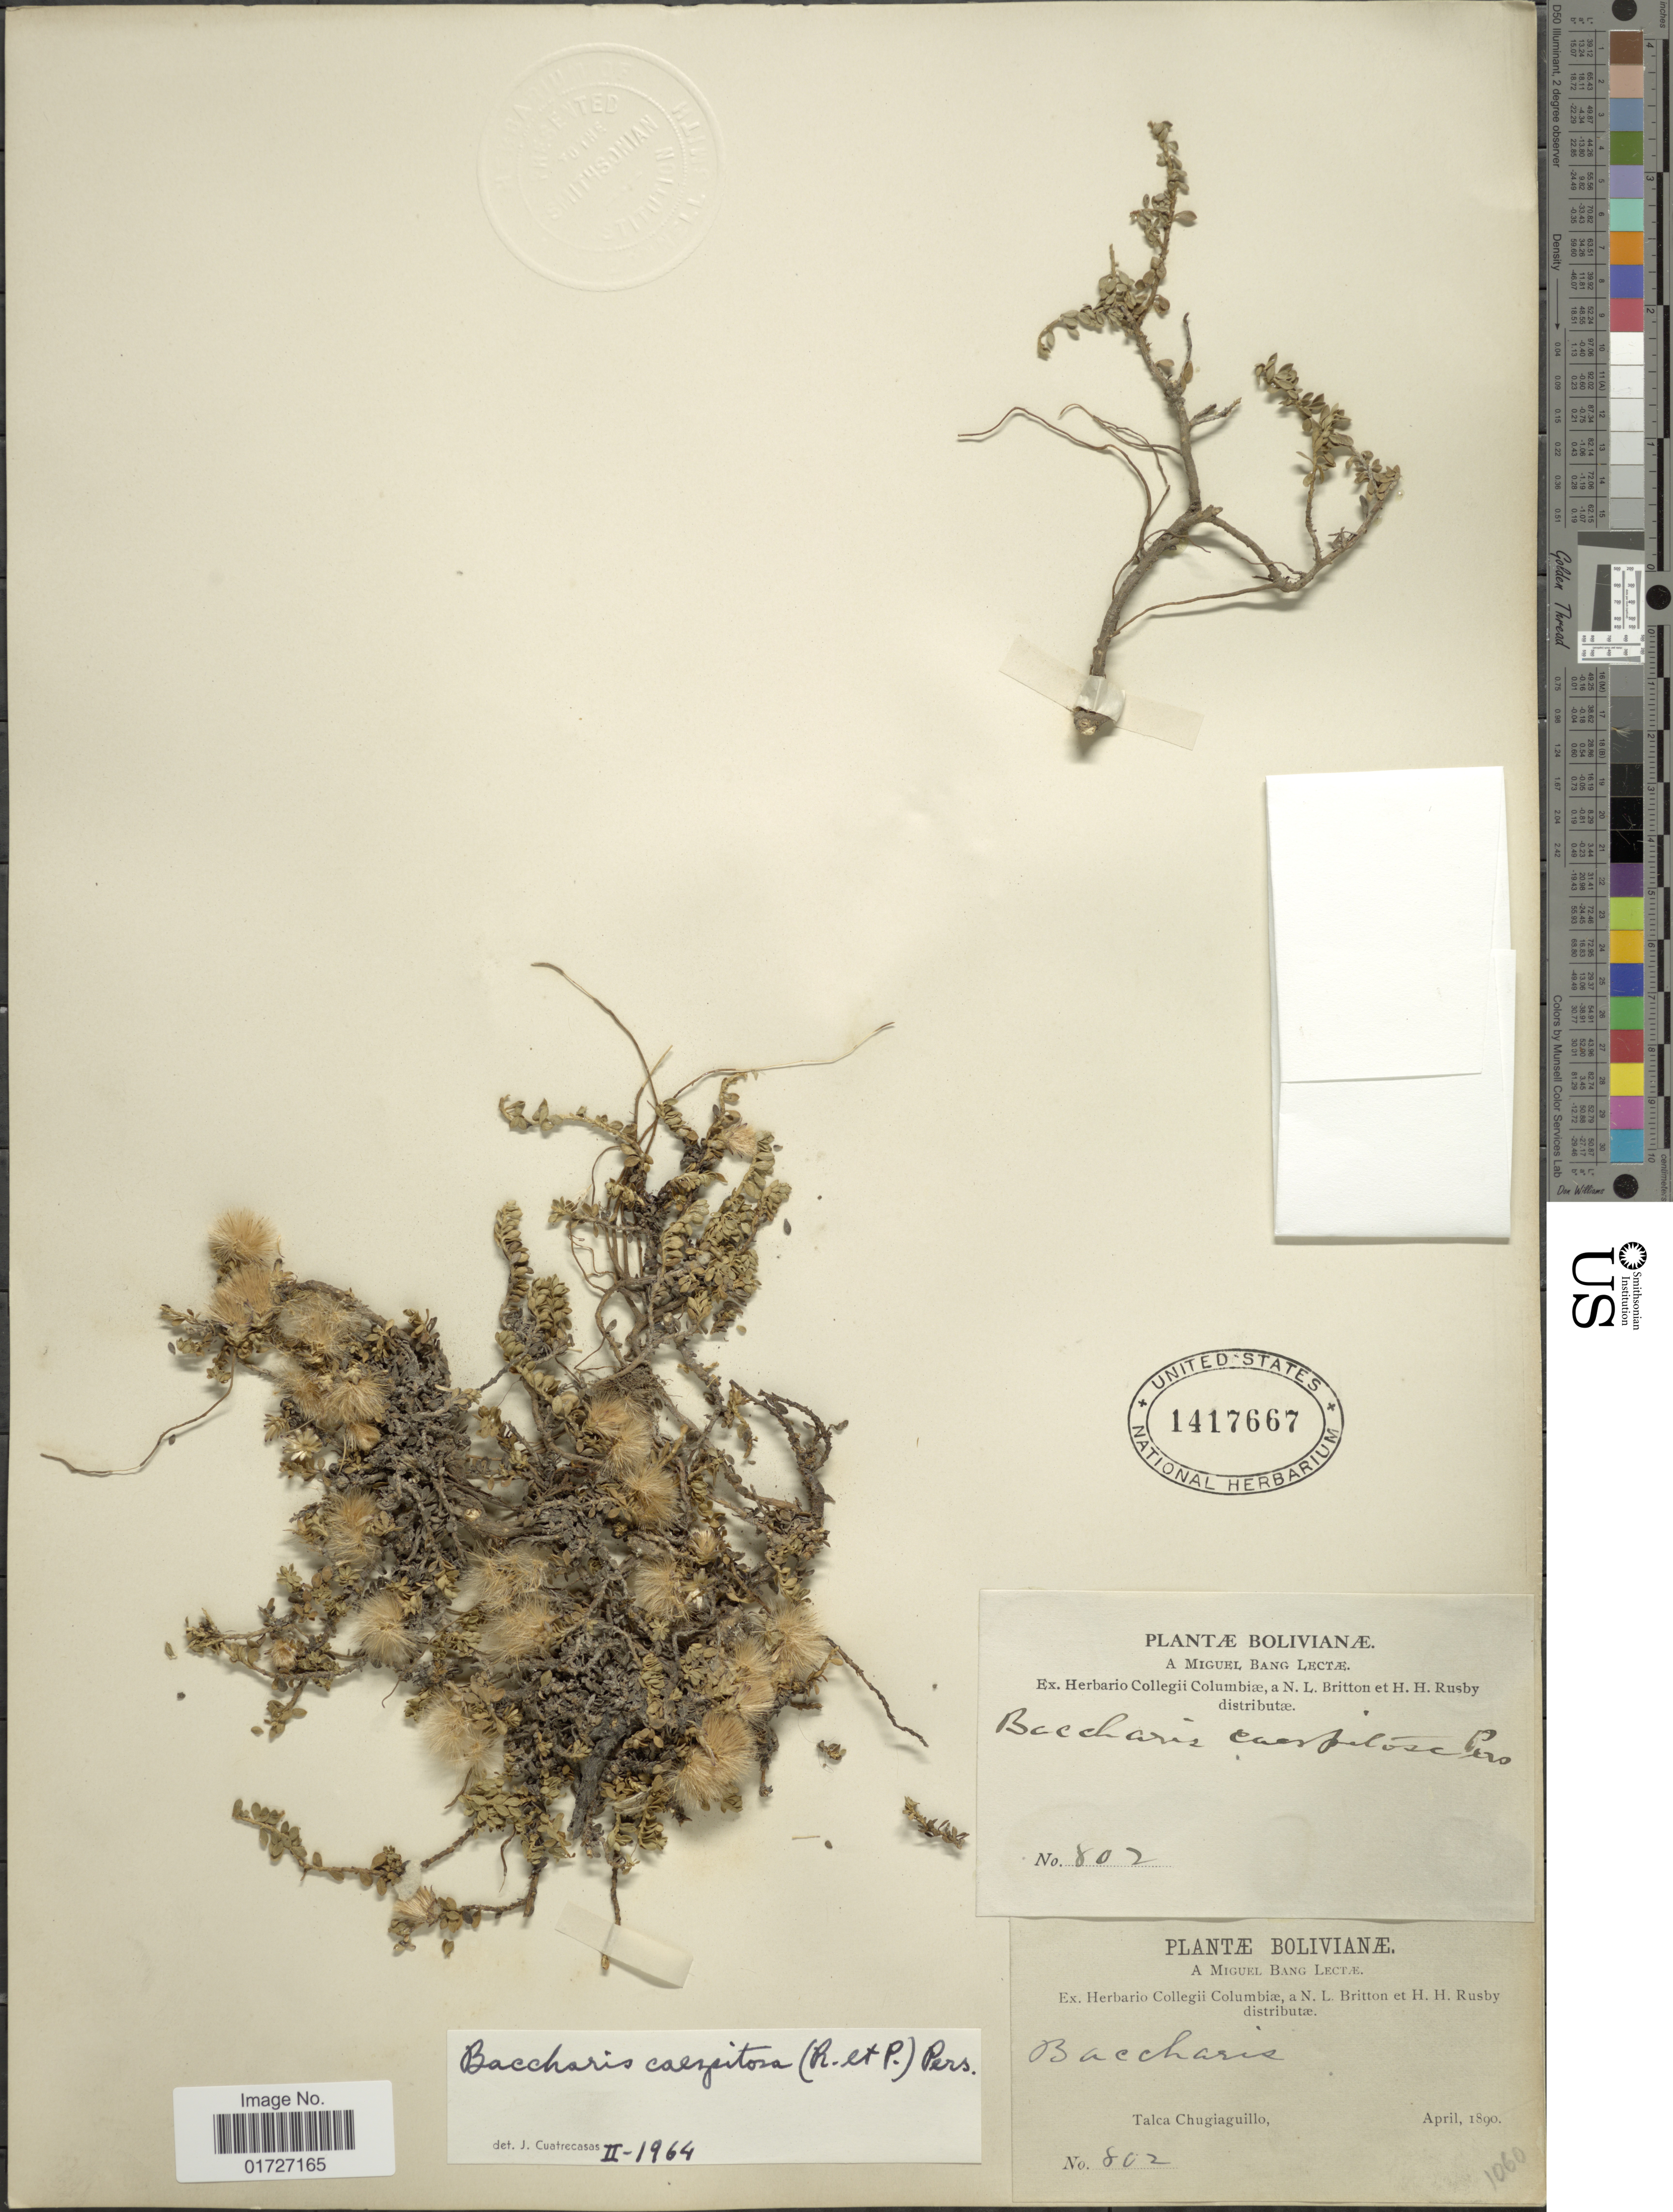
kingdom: Plantae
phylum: Tracheophyta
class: Magnoliopsida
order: Asterales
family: Asteraceae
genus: Baccharis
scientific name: Baccharis caespitosa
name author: (Ruiz & Pav.) Pers.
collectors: M. Bang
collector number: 802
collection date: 1890-04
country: Bolivia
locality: Talca Chugiaguillo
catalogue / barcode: US 1417667